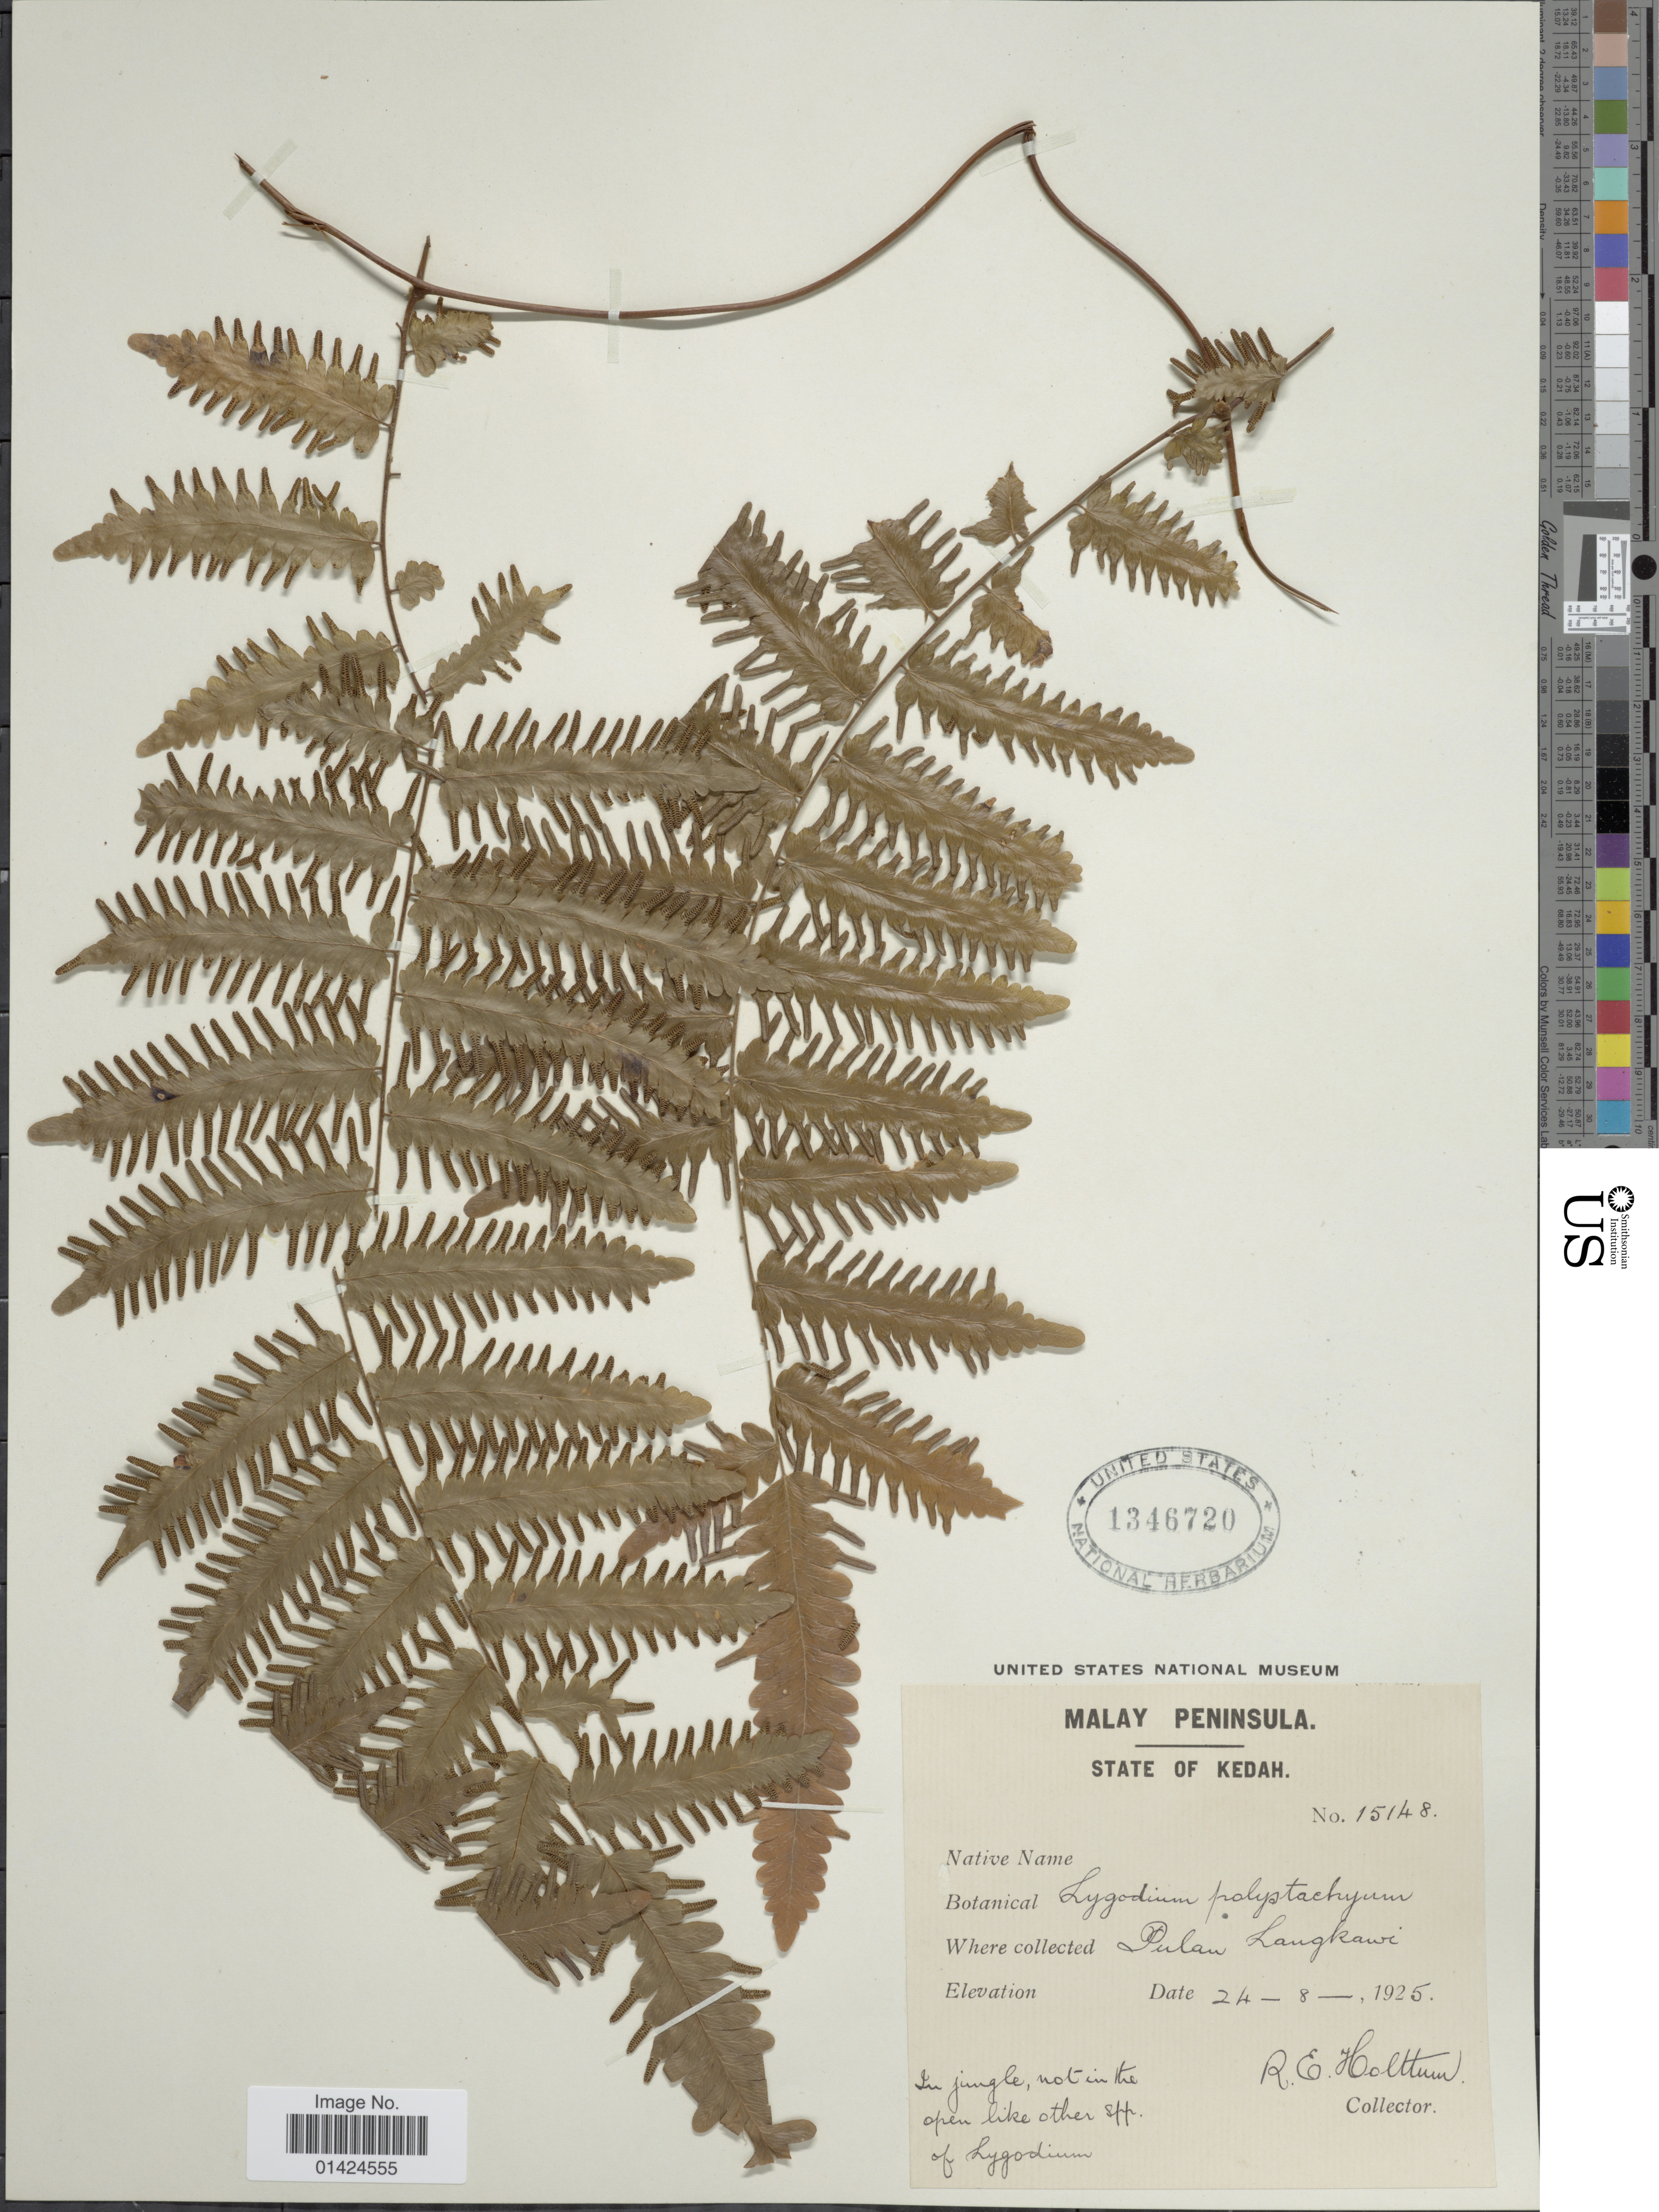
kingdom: Plantae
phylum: Tracheophyta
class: Polypodiopsida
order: Schizaeales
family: Lygodiaceae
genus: Lygodium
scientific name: Lygodium polystachyum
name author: Wall. ex T. Moore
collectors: R. E. Holttum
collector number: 15148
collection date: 1925-08-24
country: Malaysia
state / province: Kedah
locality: Pulan Langkawi.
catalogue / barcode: US 1346720